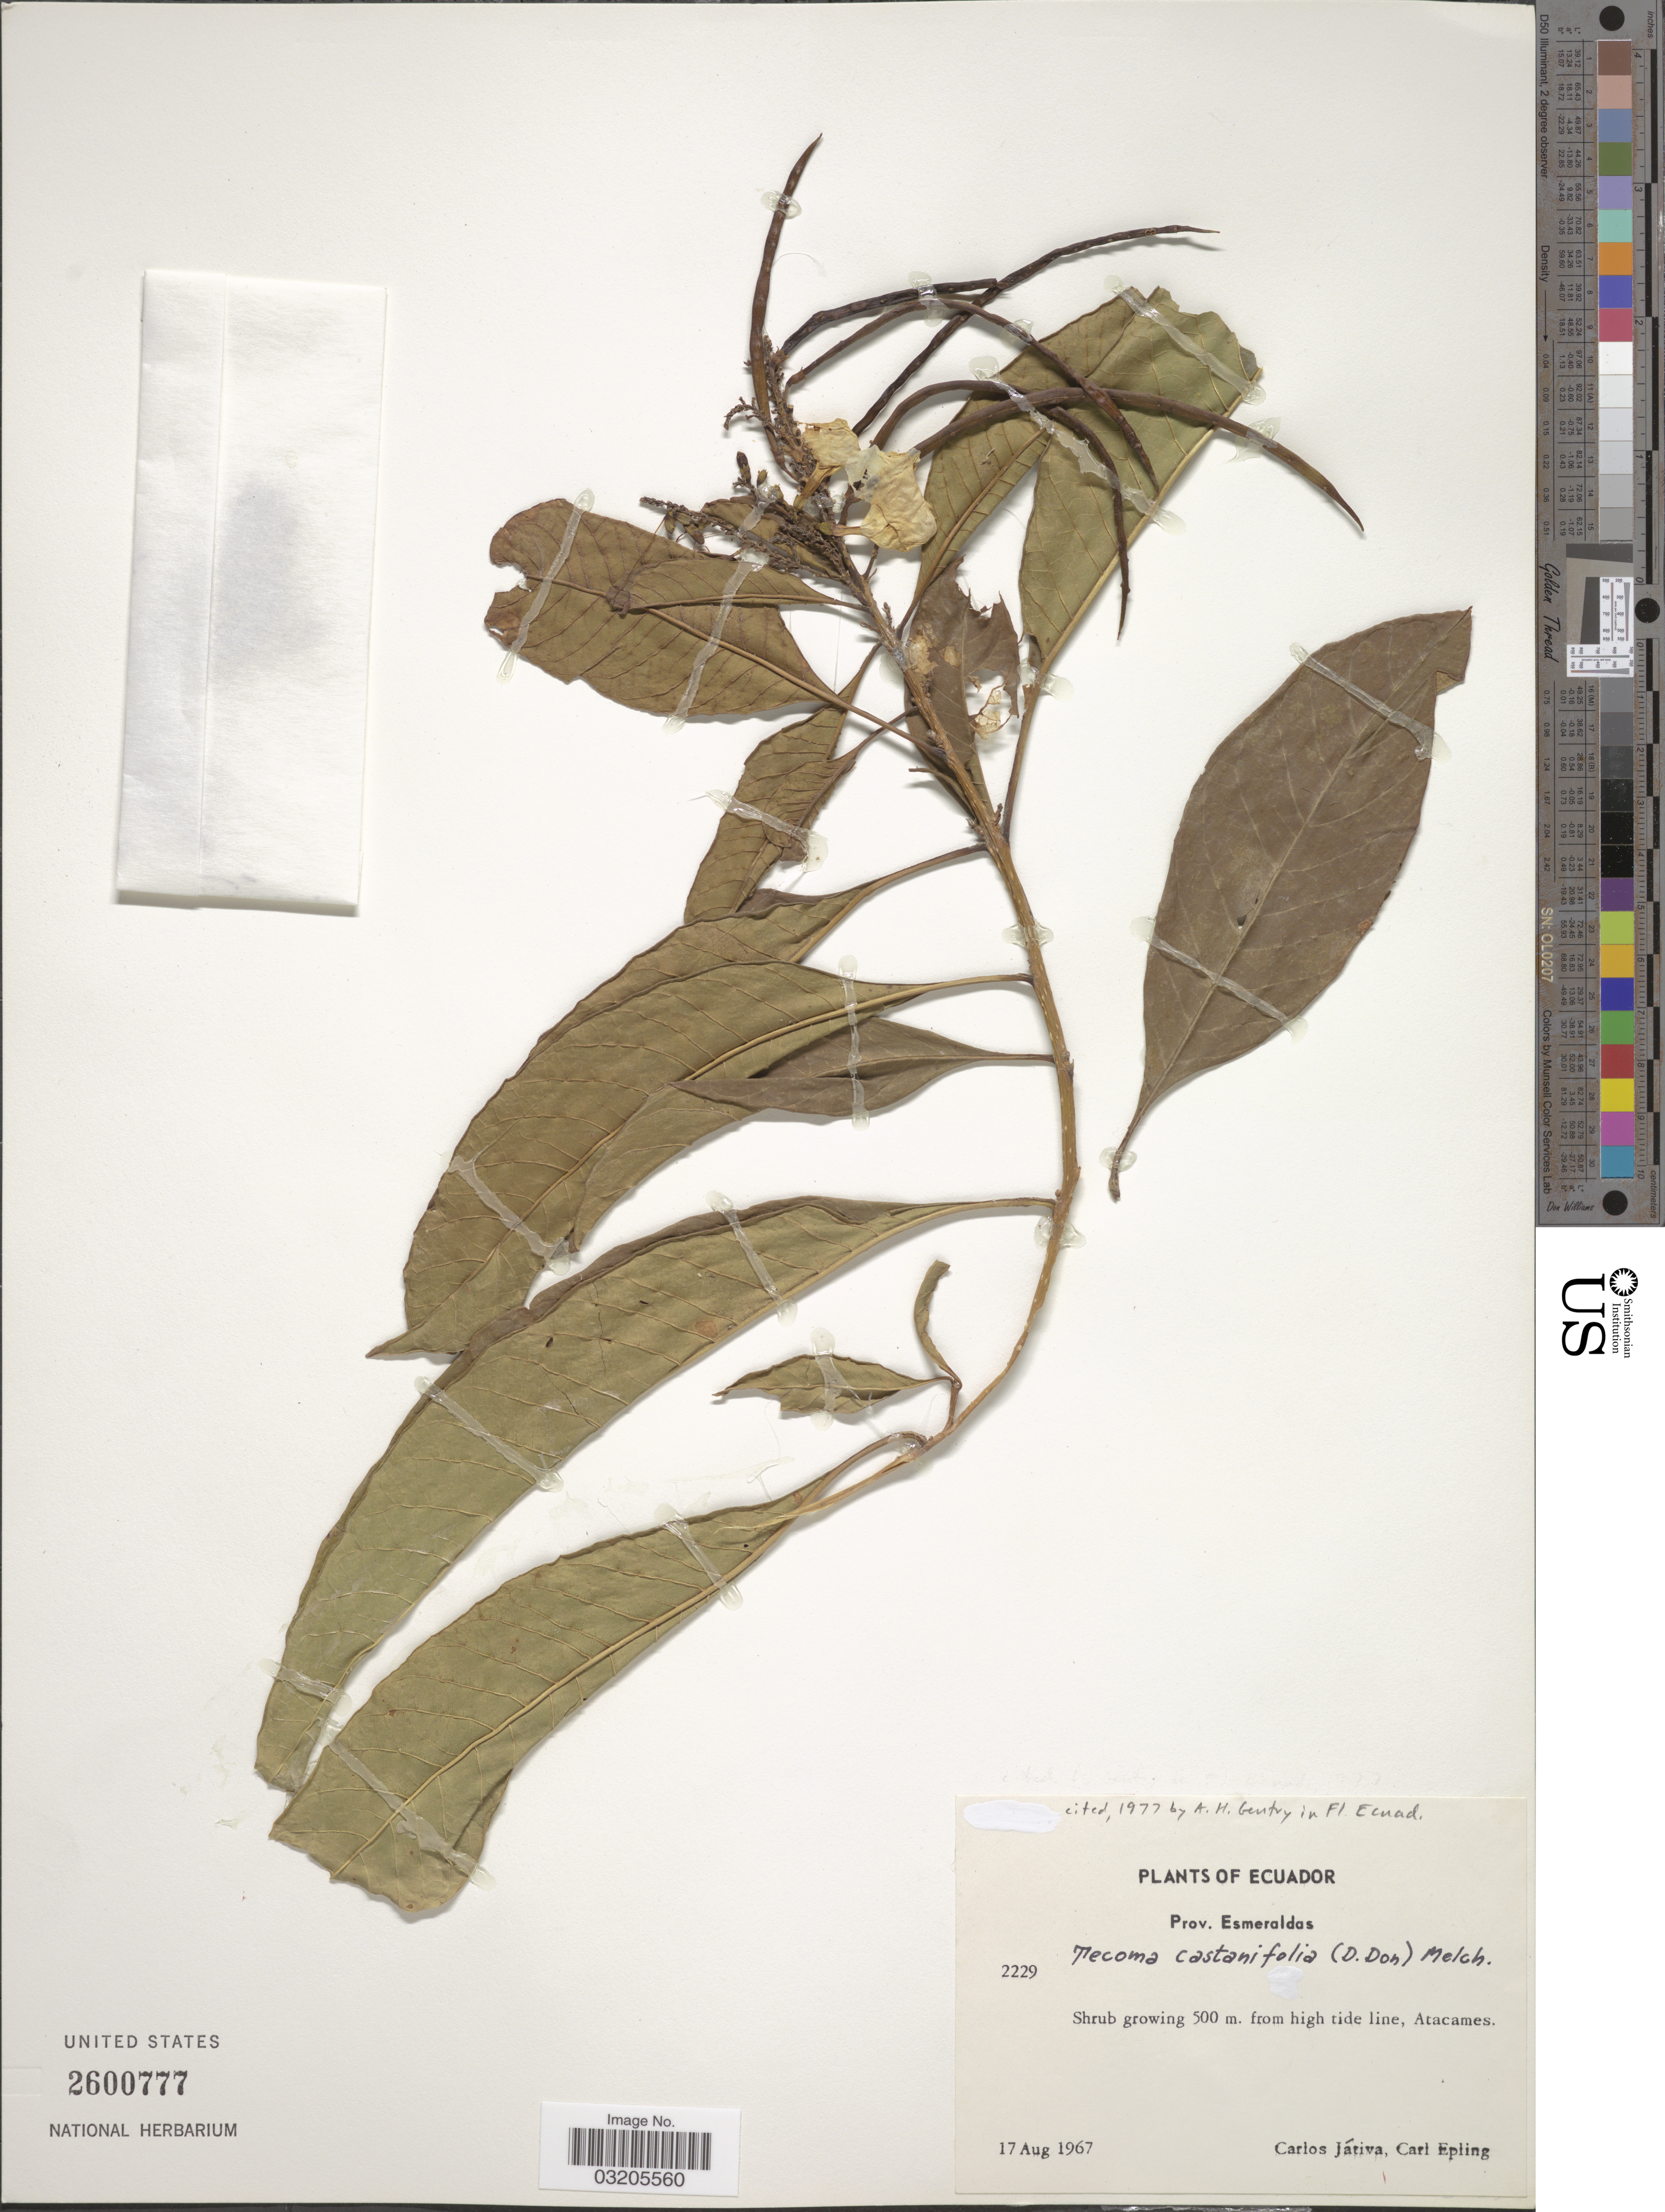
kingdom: Plantae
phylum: Tracheophyta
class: Magnoliopsida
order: Lamiales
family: Bignoniaceae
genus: Tecoma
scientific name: Tecoma castanifolia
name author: (D. Don) Melch.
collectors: C. D. Játiva & C. C. Epling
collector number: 2229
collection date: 1967-08-17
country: Ecuador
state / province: Esmeraldas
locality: Atacames.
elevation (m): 500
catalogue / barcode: US 2600777